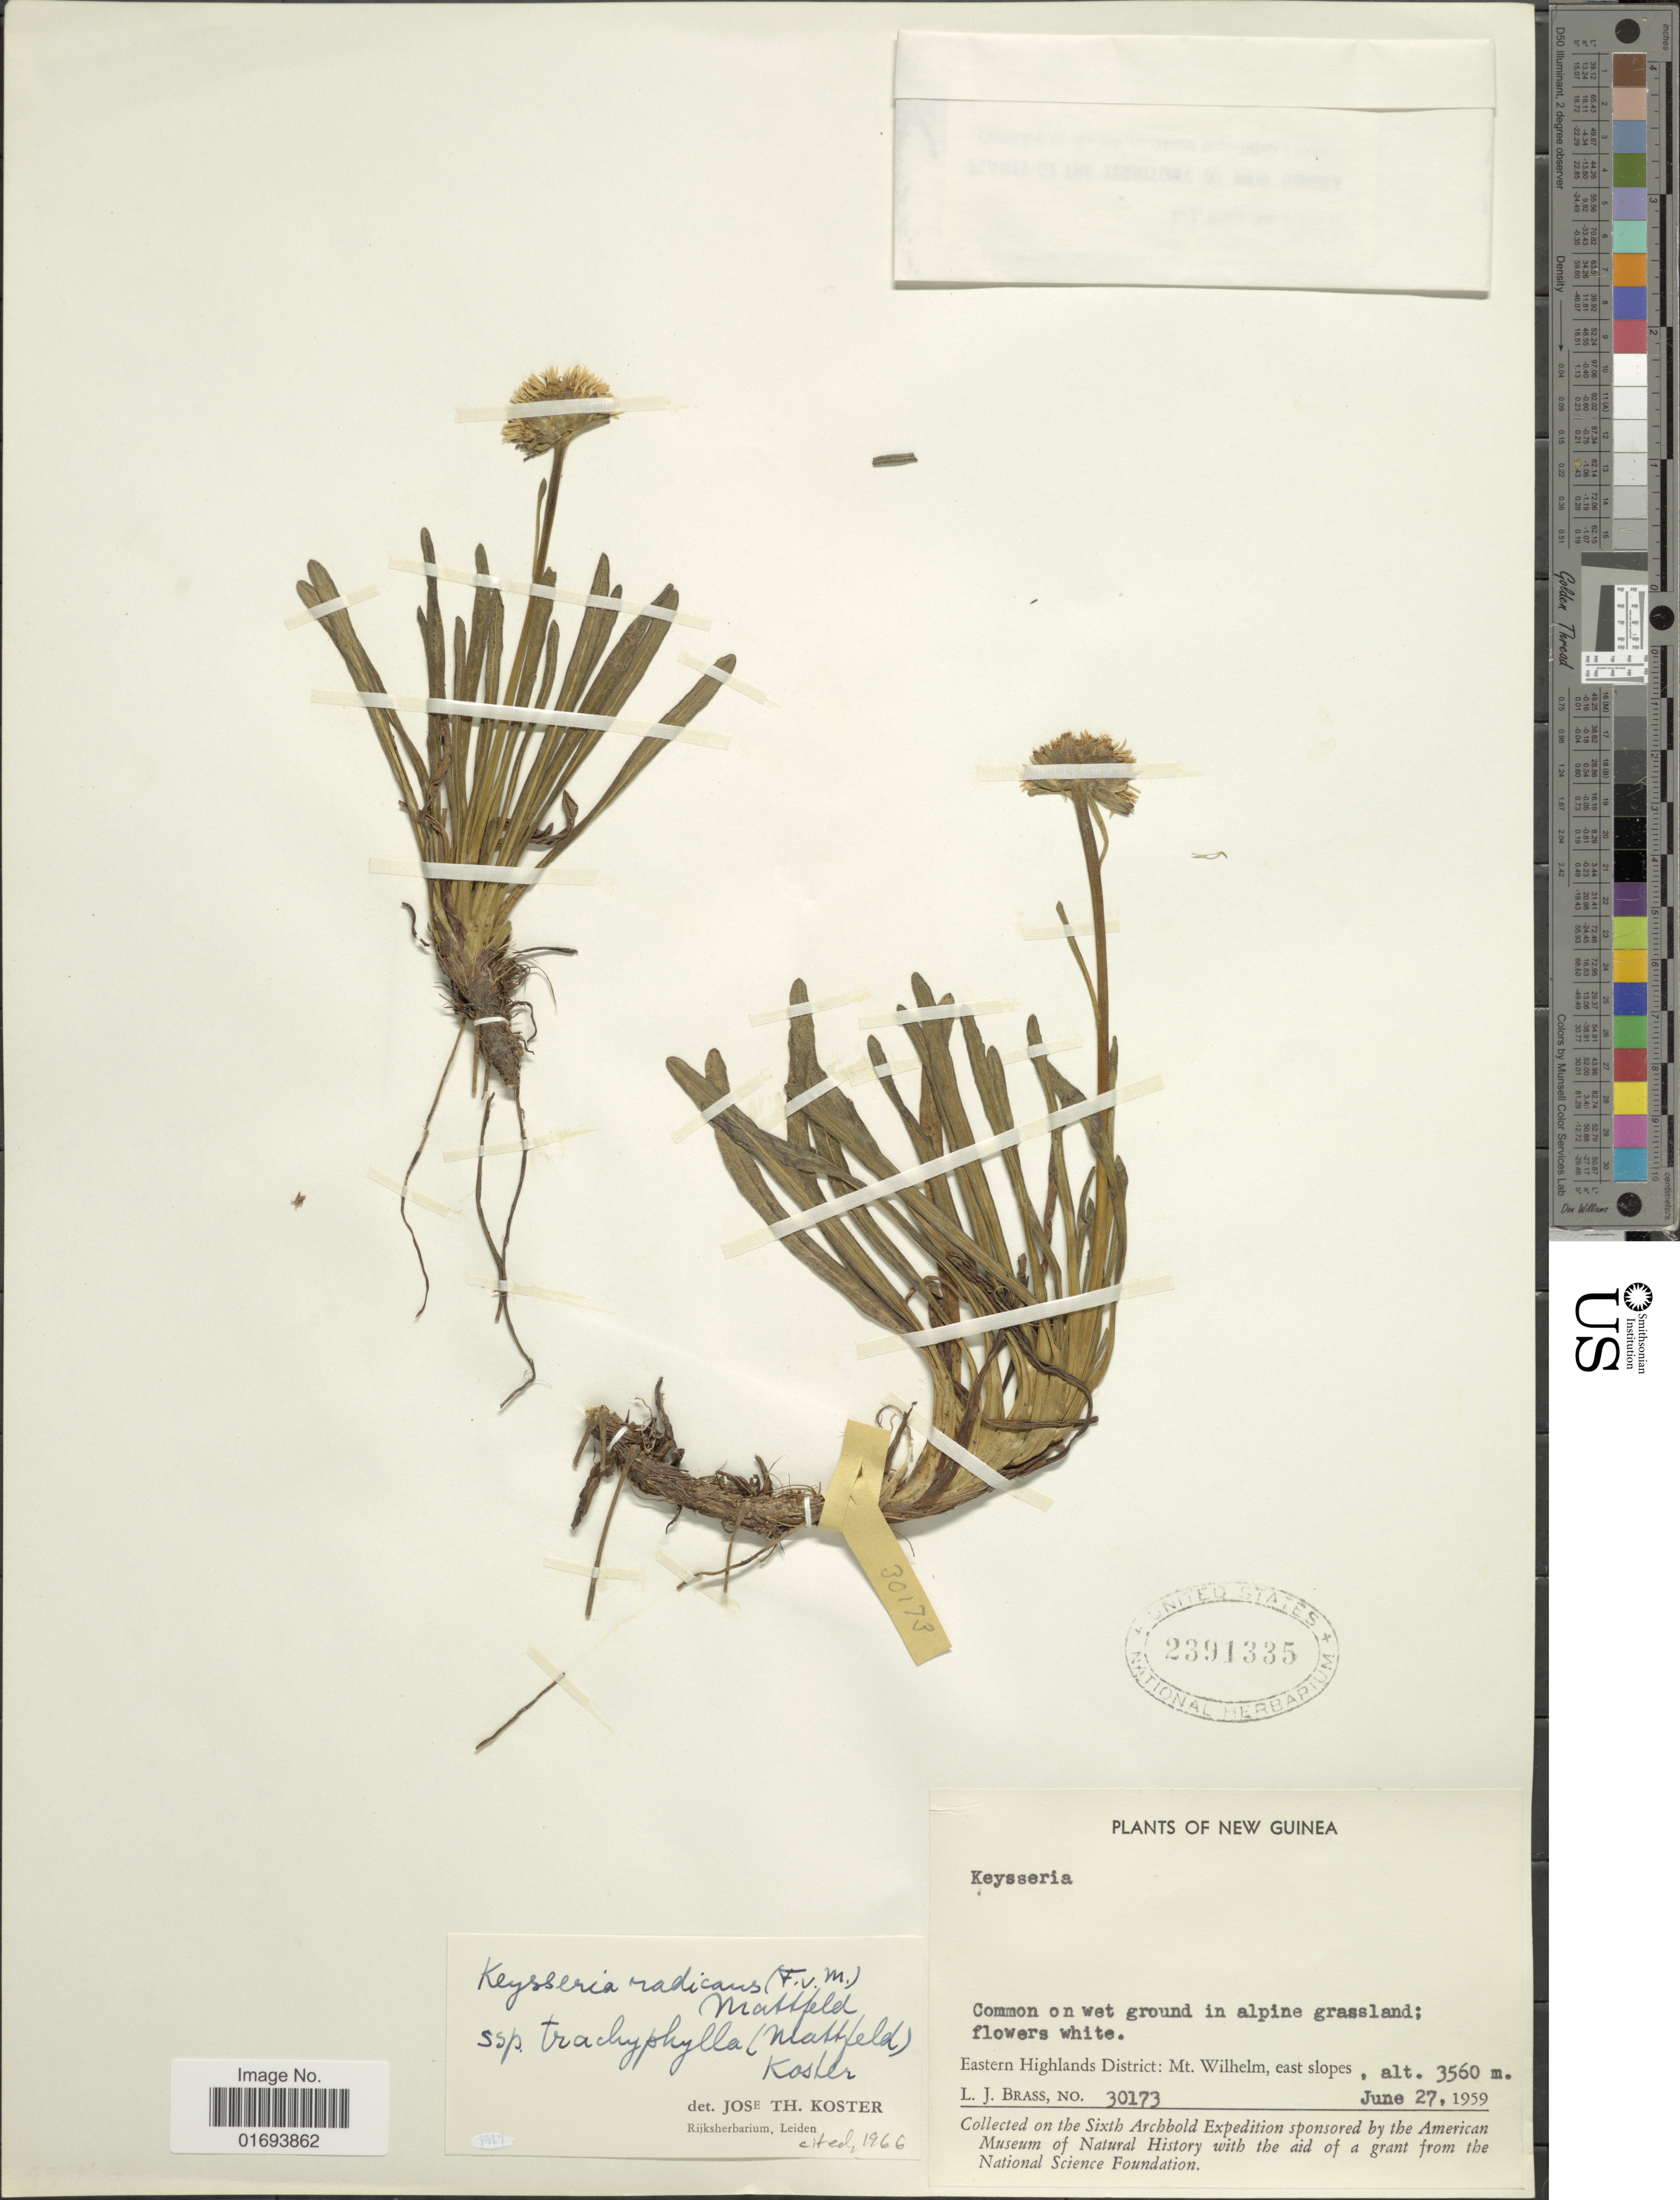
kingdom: Plantae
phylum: Tracheophyta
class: Magnoliopsida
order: Asterales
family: Asteraceae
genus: Keysseria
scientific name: Keysseria radicans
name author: (F. Muell.) Mattf.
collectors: L. J. Brass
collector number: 30173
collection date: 1959-06-27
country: Papua New Guinea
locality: New Guinea. Eastern Highlands Districts: Mt. Wilhelm, east slopes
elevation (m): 3560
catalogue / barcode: US 2391335